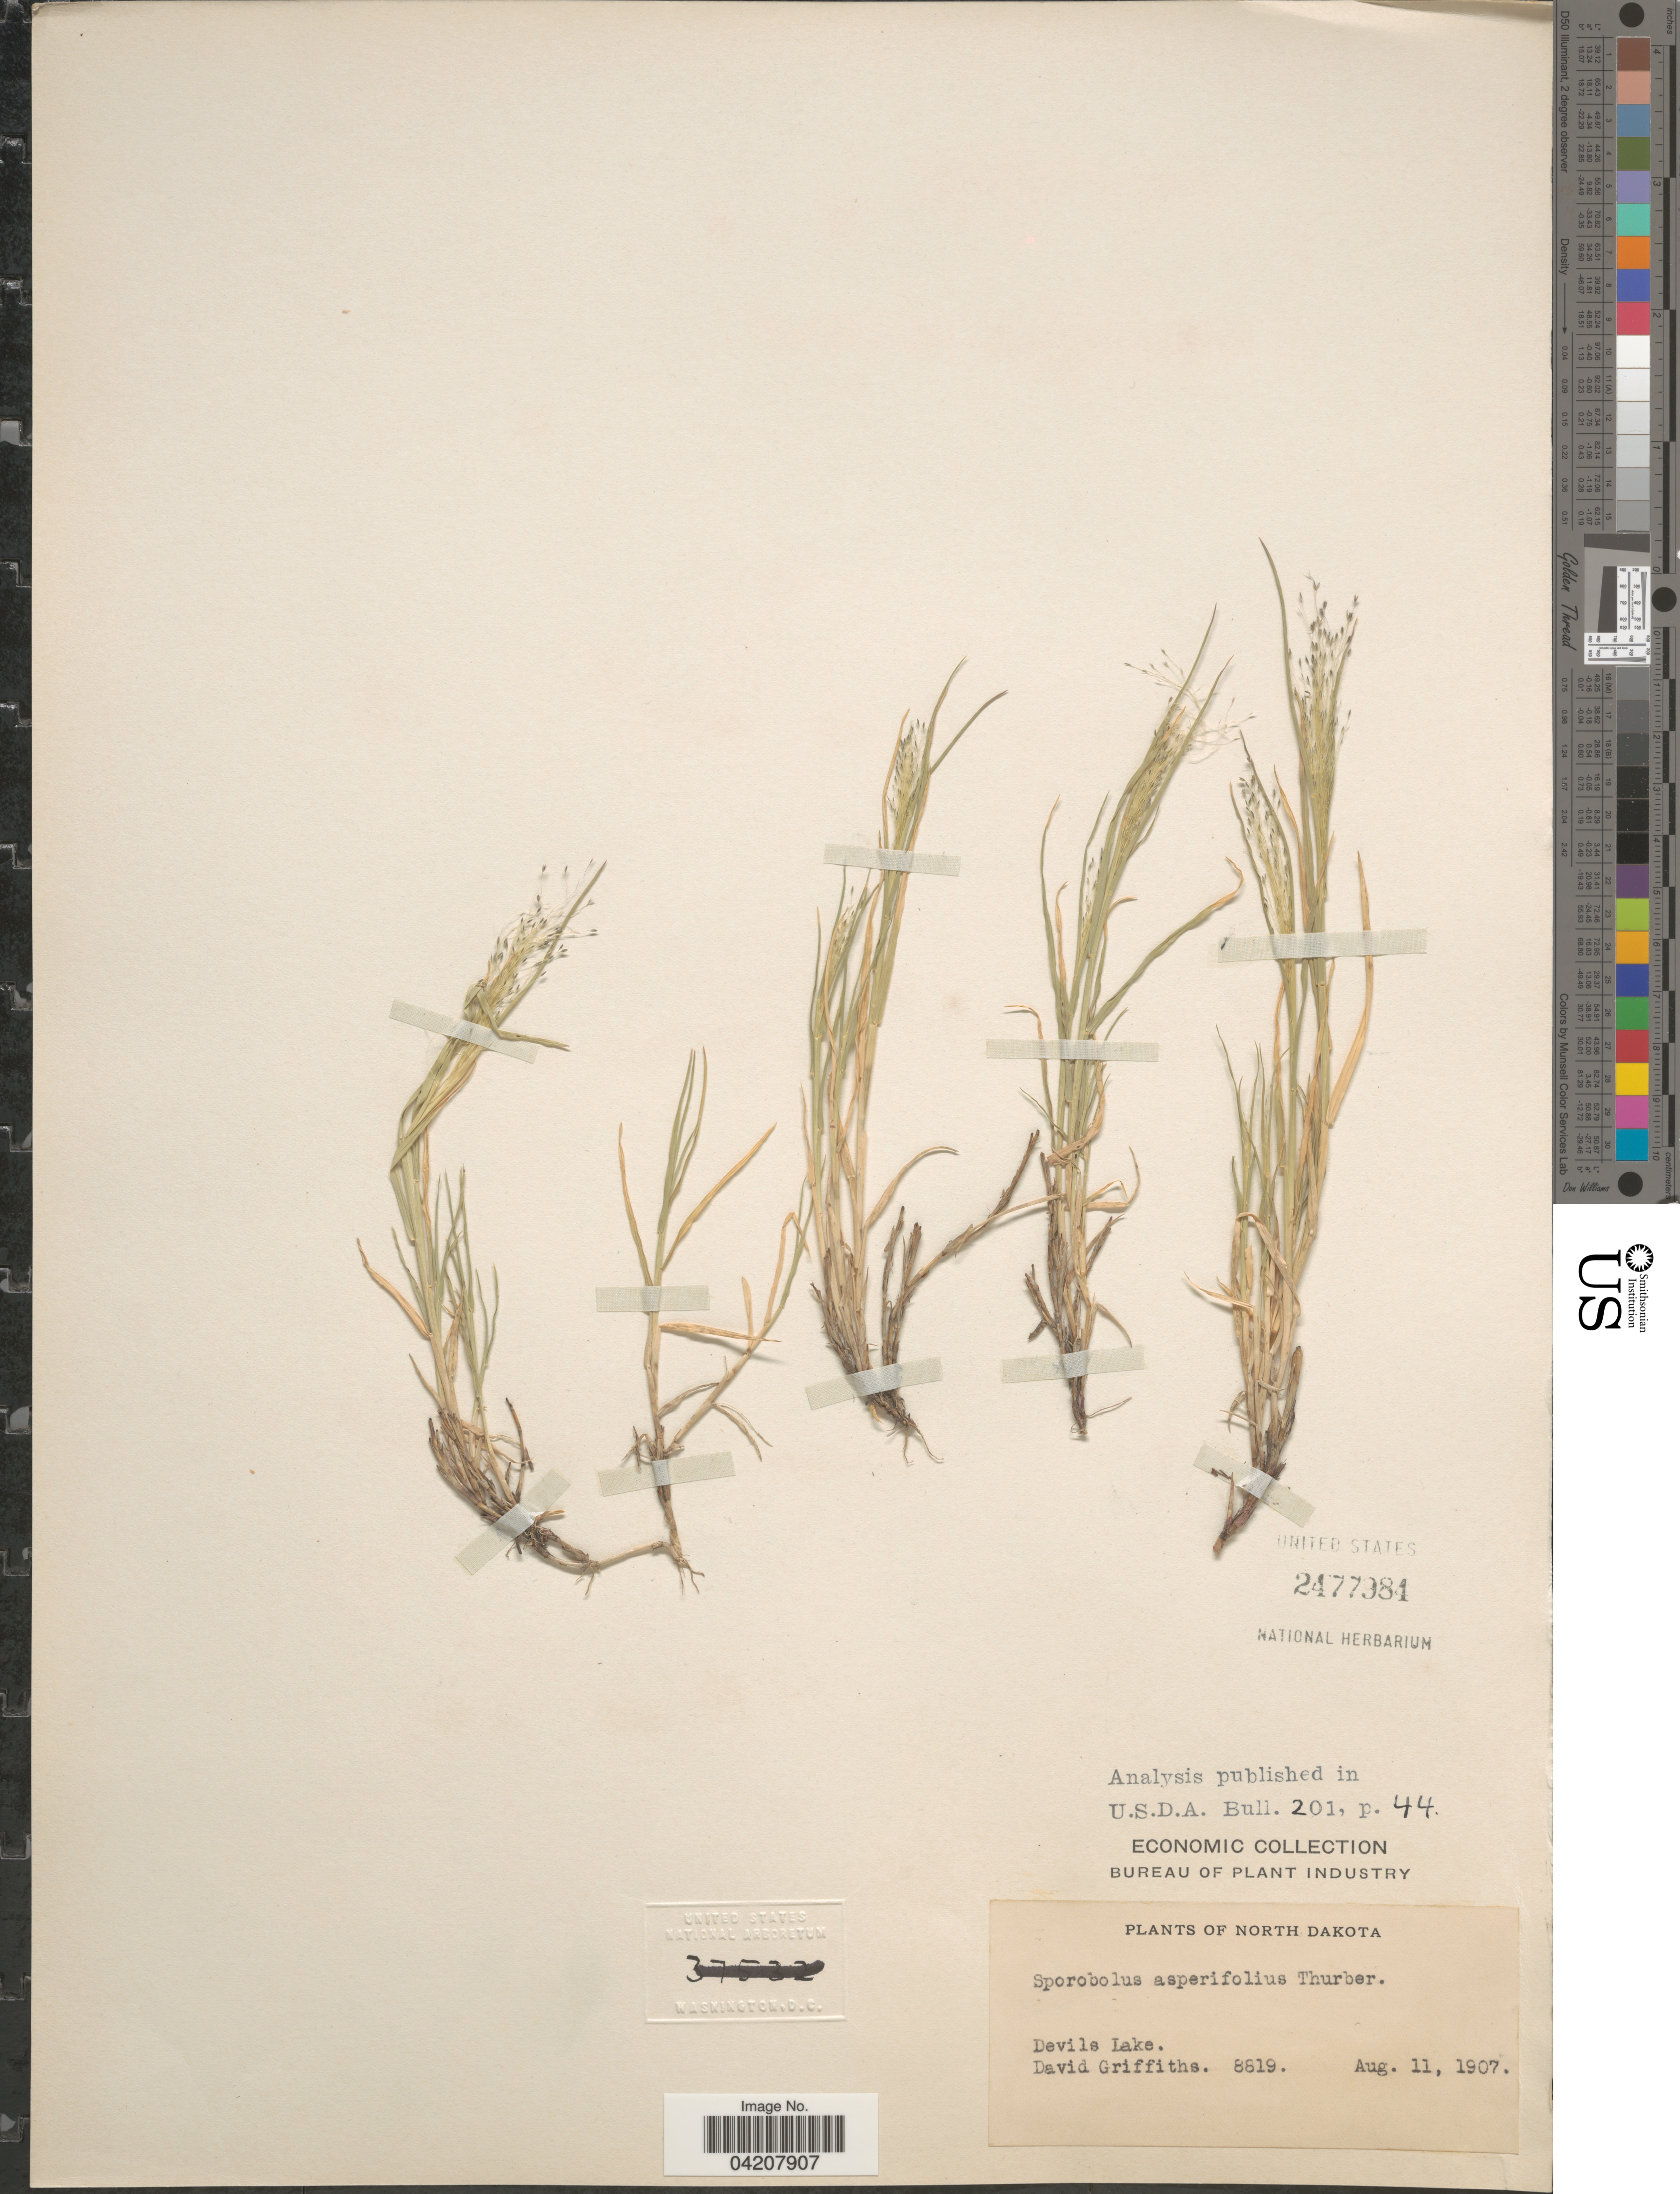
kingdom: Plantae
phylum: Tracheophyta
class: Liliopsida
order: Poales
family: Poaceae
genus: Muhlenbergia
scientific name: Muhlenbergia asperifolia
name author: (Nees & Meyen ex Trin.) Parodi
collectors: D. Griffiths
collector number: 8819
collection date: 1907-08-11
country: United States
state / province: North Dakota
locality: Devils Lake.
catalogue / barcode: US 2477984